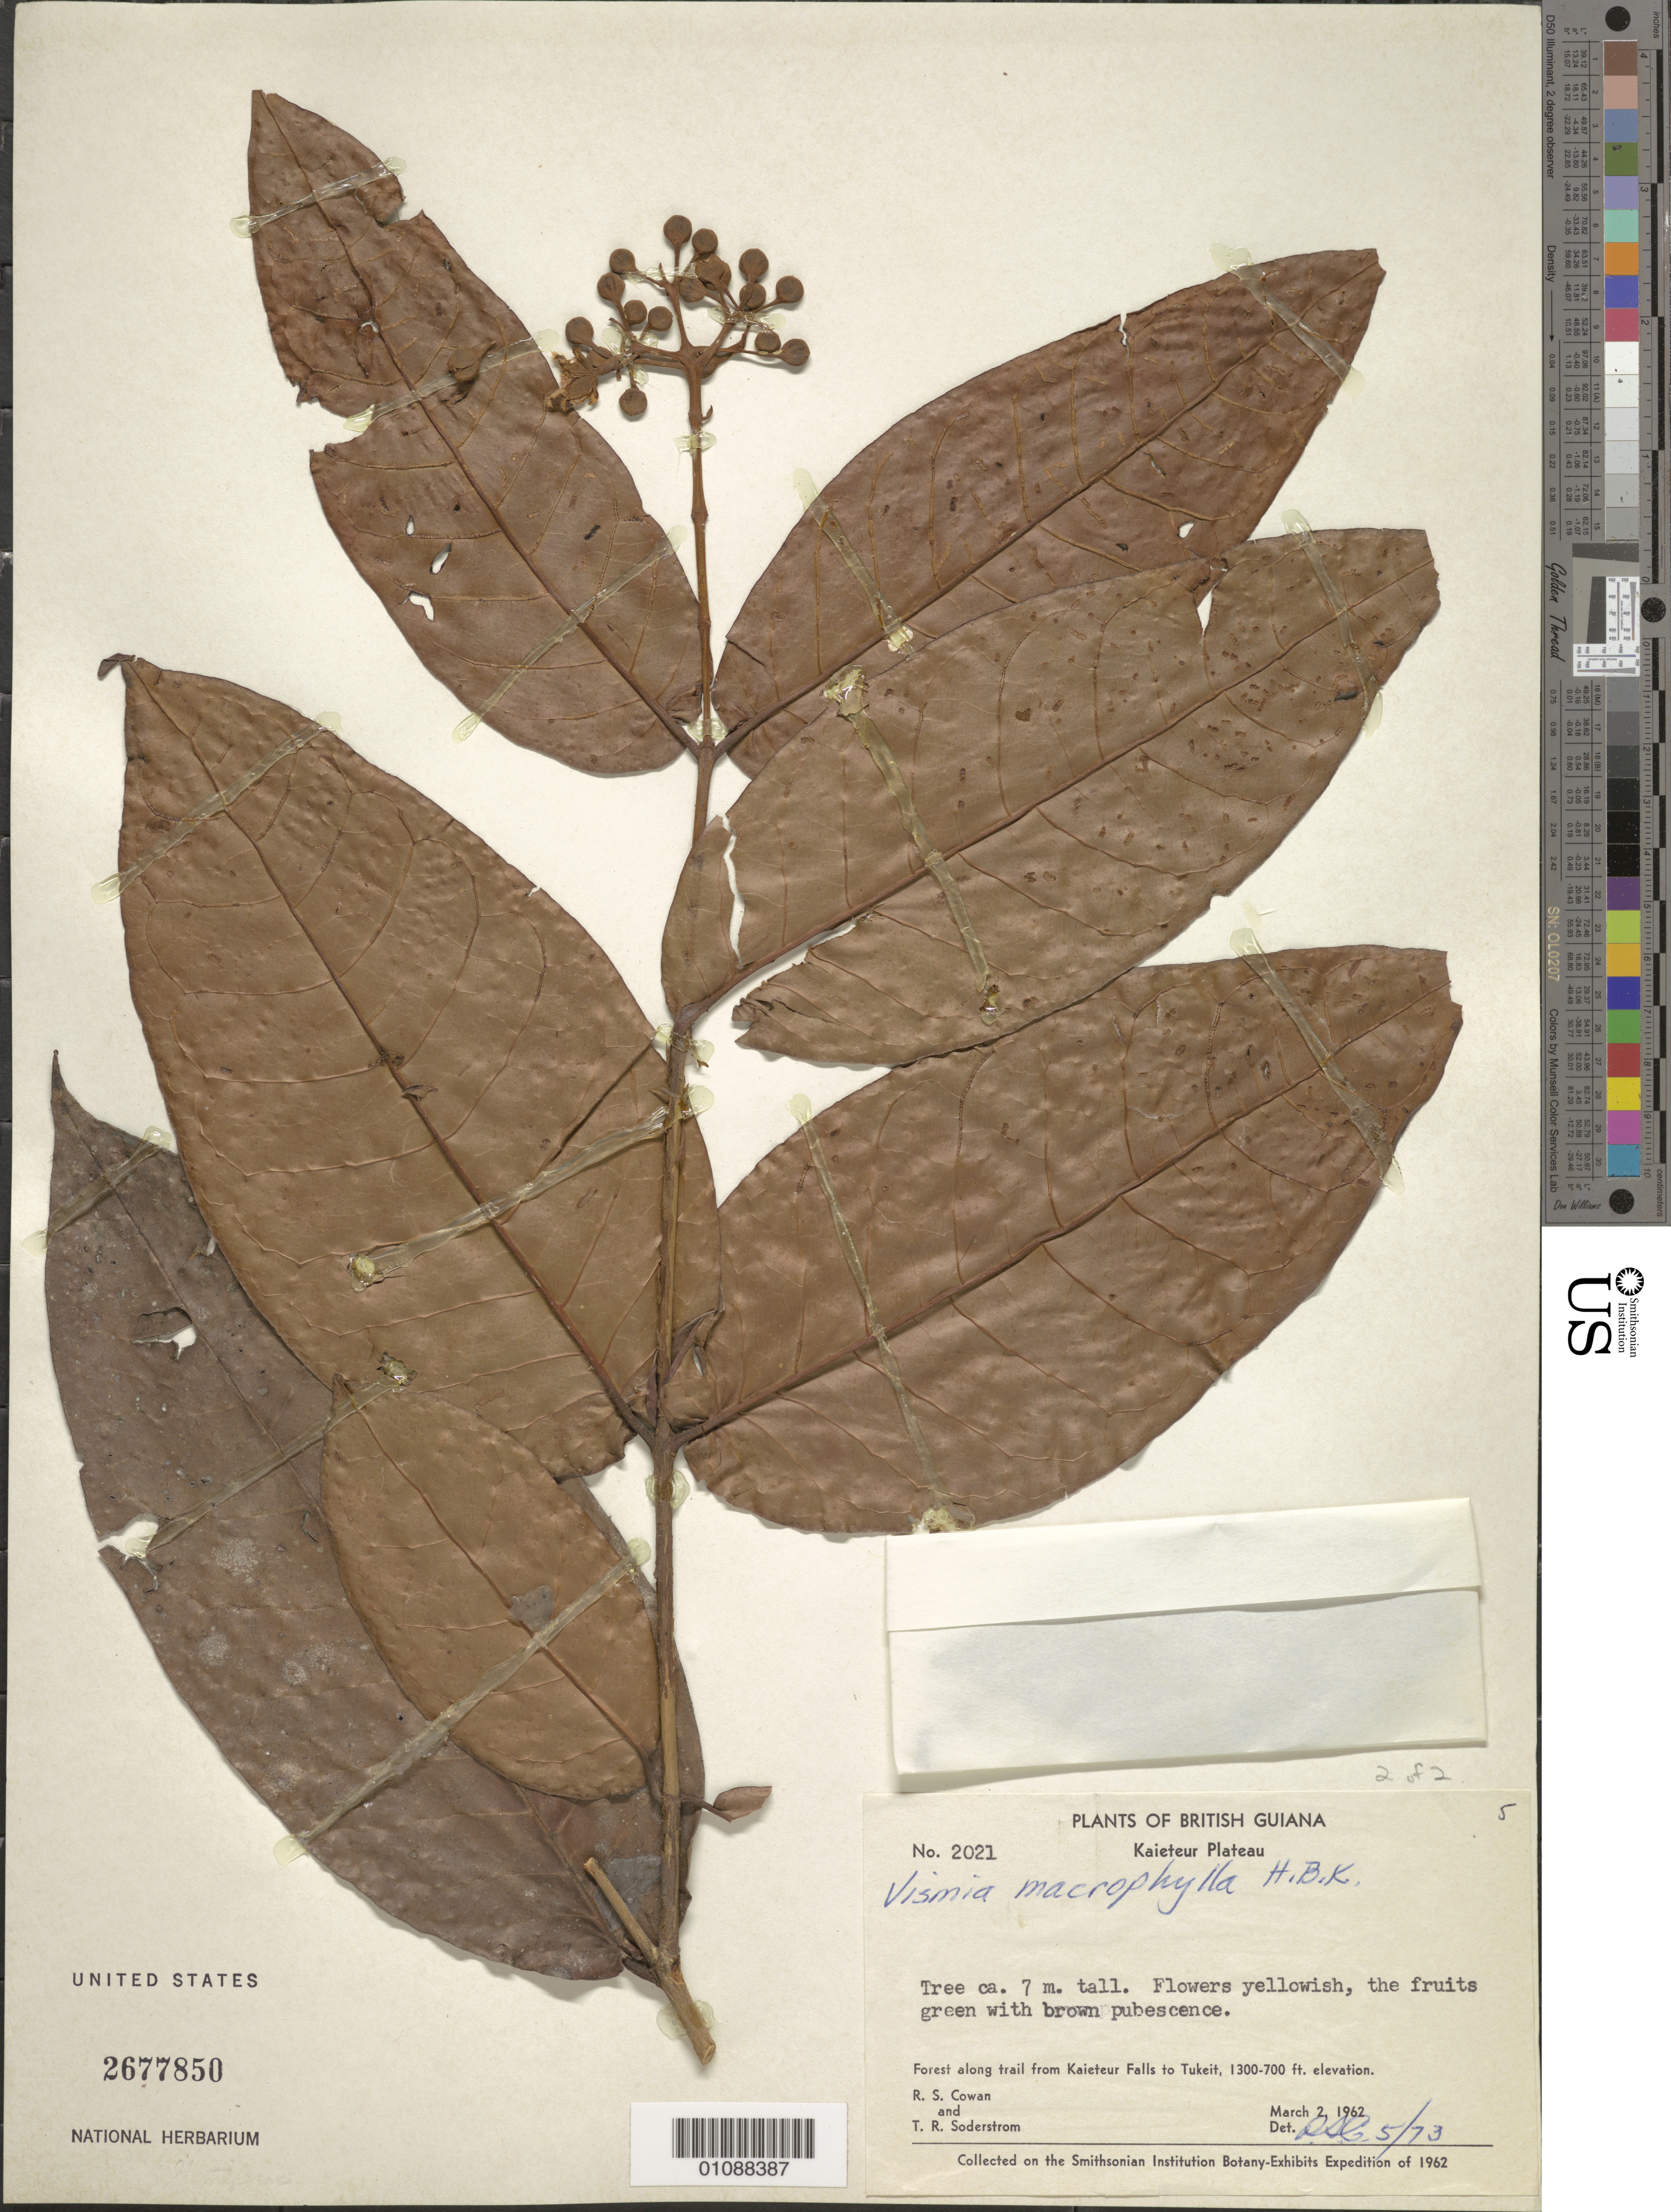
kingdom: Plantae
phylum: Tracheophyta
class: Magnoliopsida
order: Malpighiales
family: Hypericaceae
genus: Vismia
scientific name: Vismia macrophylla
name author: Kunth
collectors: R. S. Cowan & T. R. Soderstrom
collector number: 2021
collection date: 1962-03-02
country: Guyana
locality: British Guiana. Kaieteur Plateau. Forest along trail from Kaieteur Falls to Tukeit.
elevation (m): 213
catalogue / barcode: US 2677850